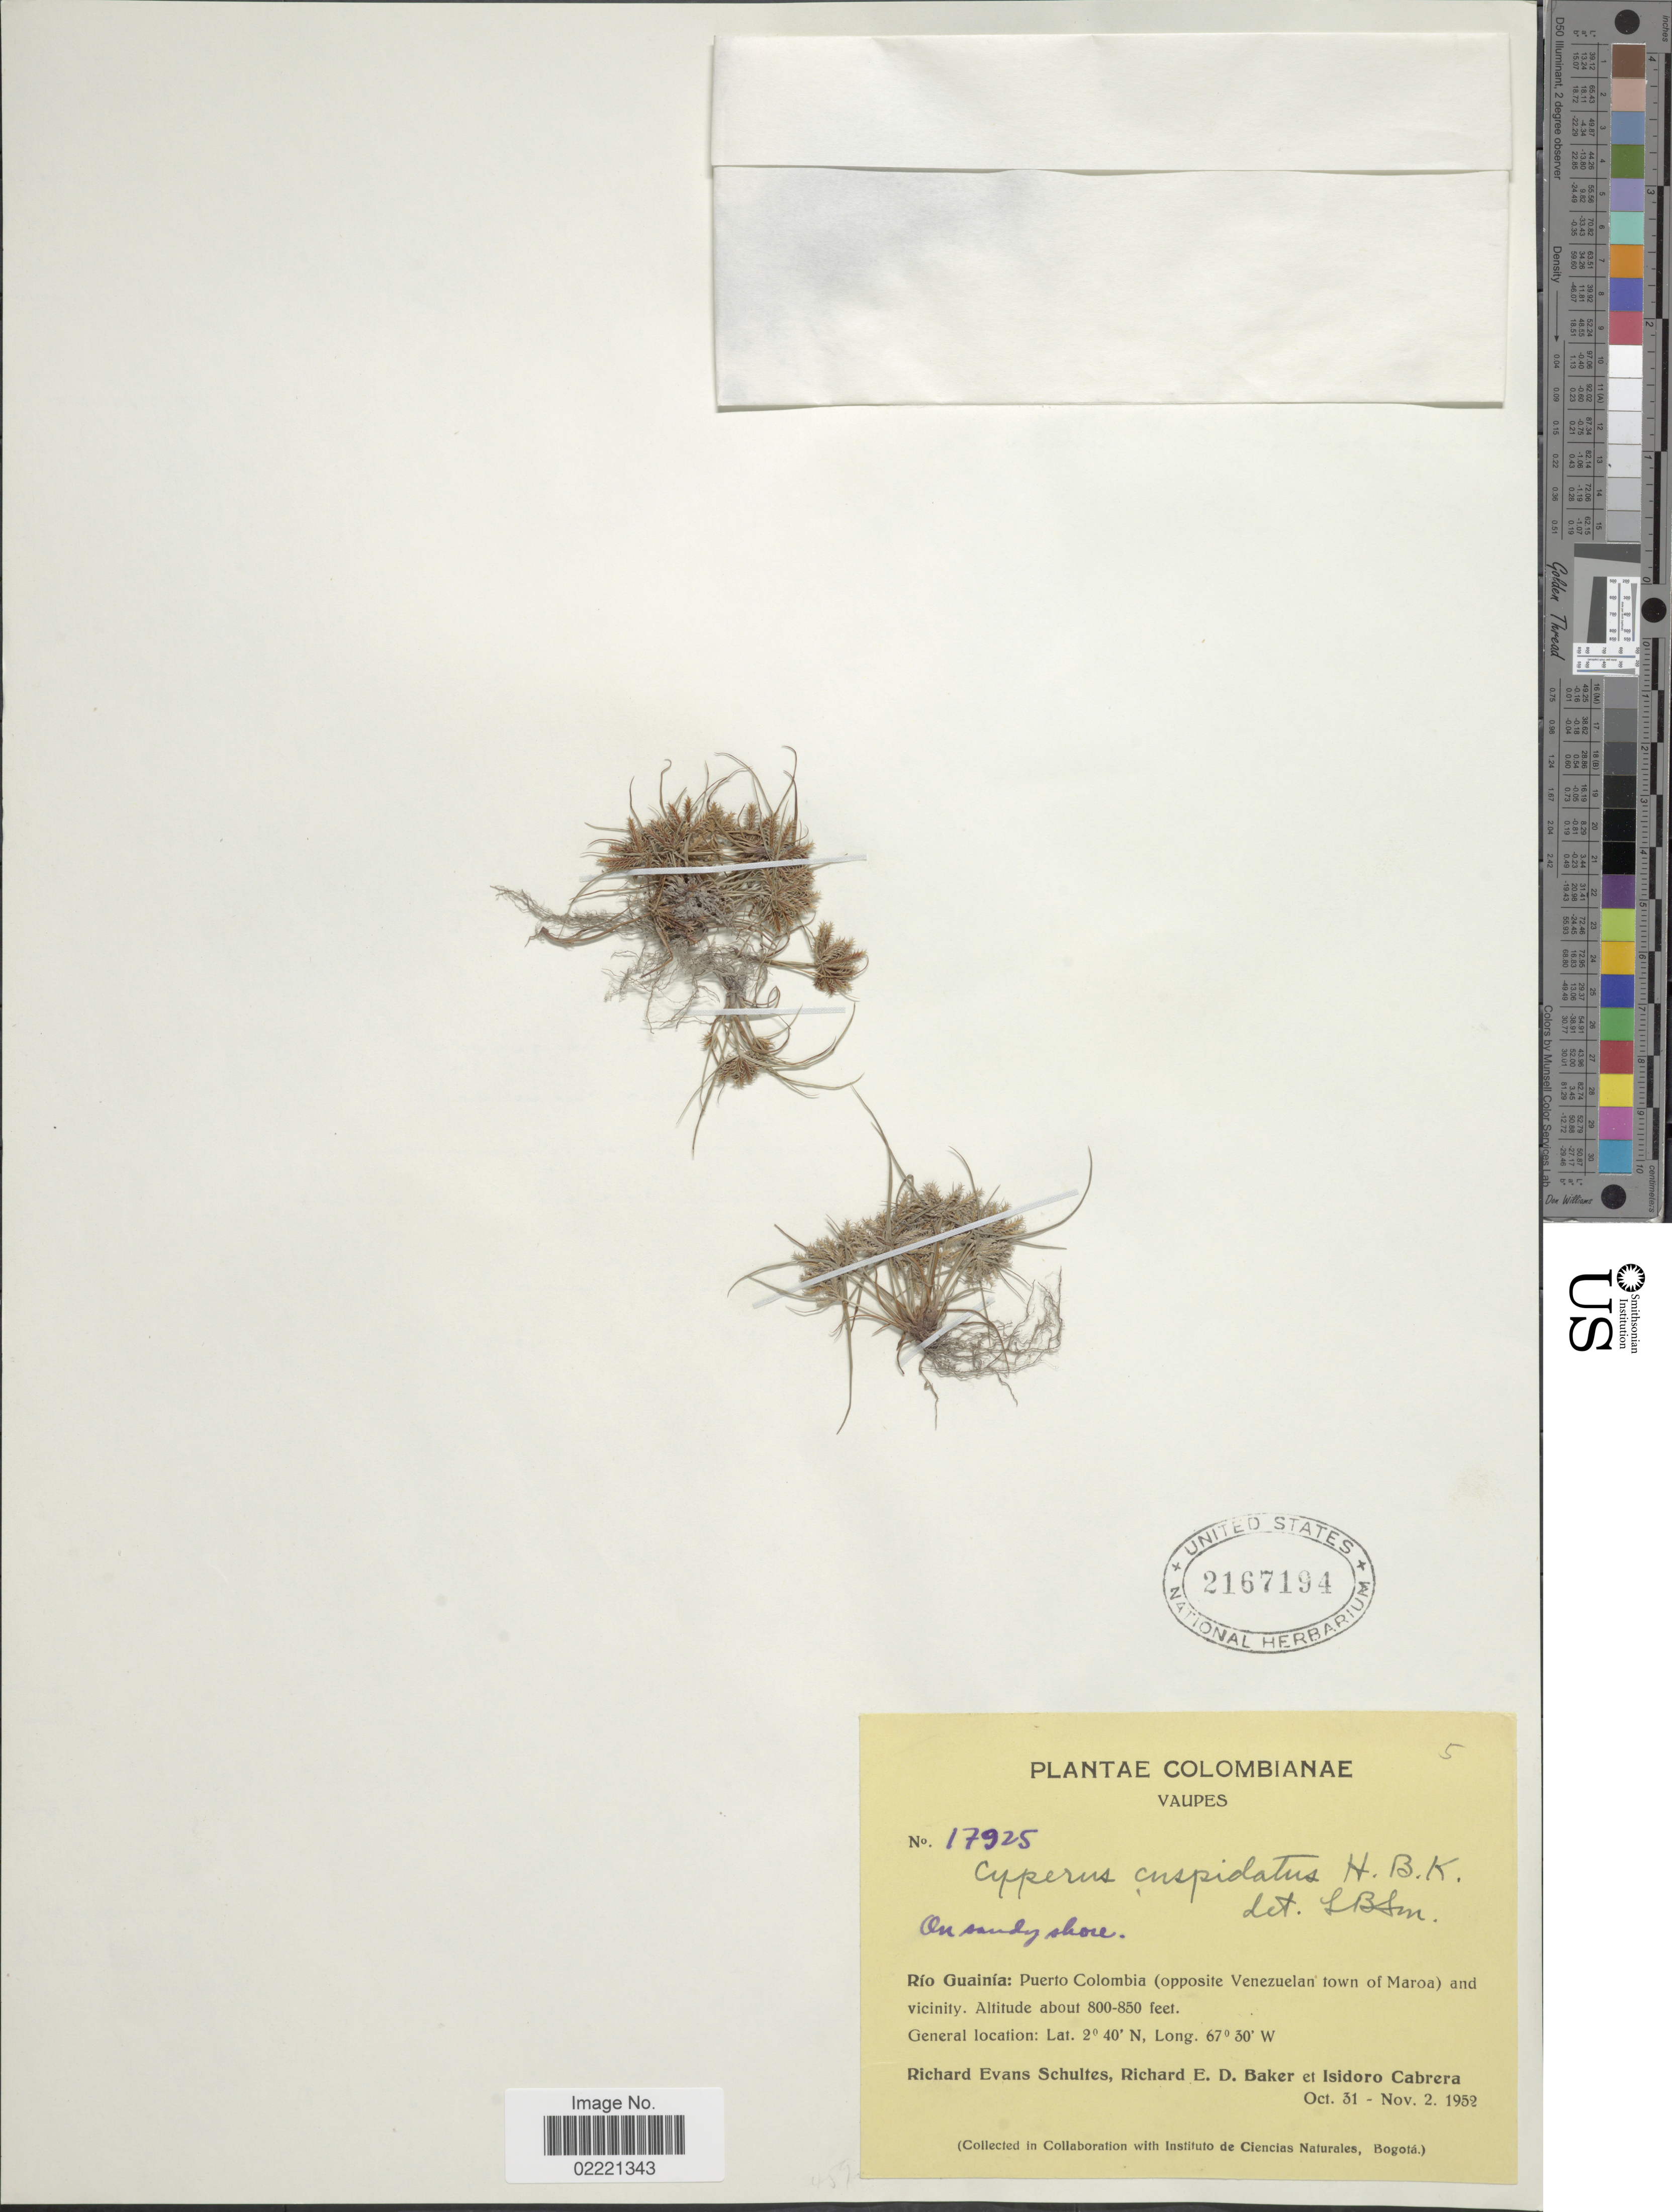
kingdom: Plantae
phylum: Tracheophyta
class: Liliopsida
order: Poales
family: Cyperaceae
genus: Cyperus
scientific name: Cyperus cuspidatus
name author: Kunth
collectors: R. E. Schultes, R. E. D. Baker & I. Cabrera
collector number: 17925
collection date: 1952-10-31/1952-11-02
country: Colombia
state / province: Vaupés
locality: Rio Guainia: Puerto Colombia (opposite Venezuelan town of Maroa) and vicinity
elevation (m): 244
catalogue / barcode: US 2167194